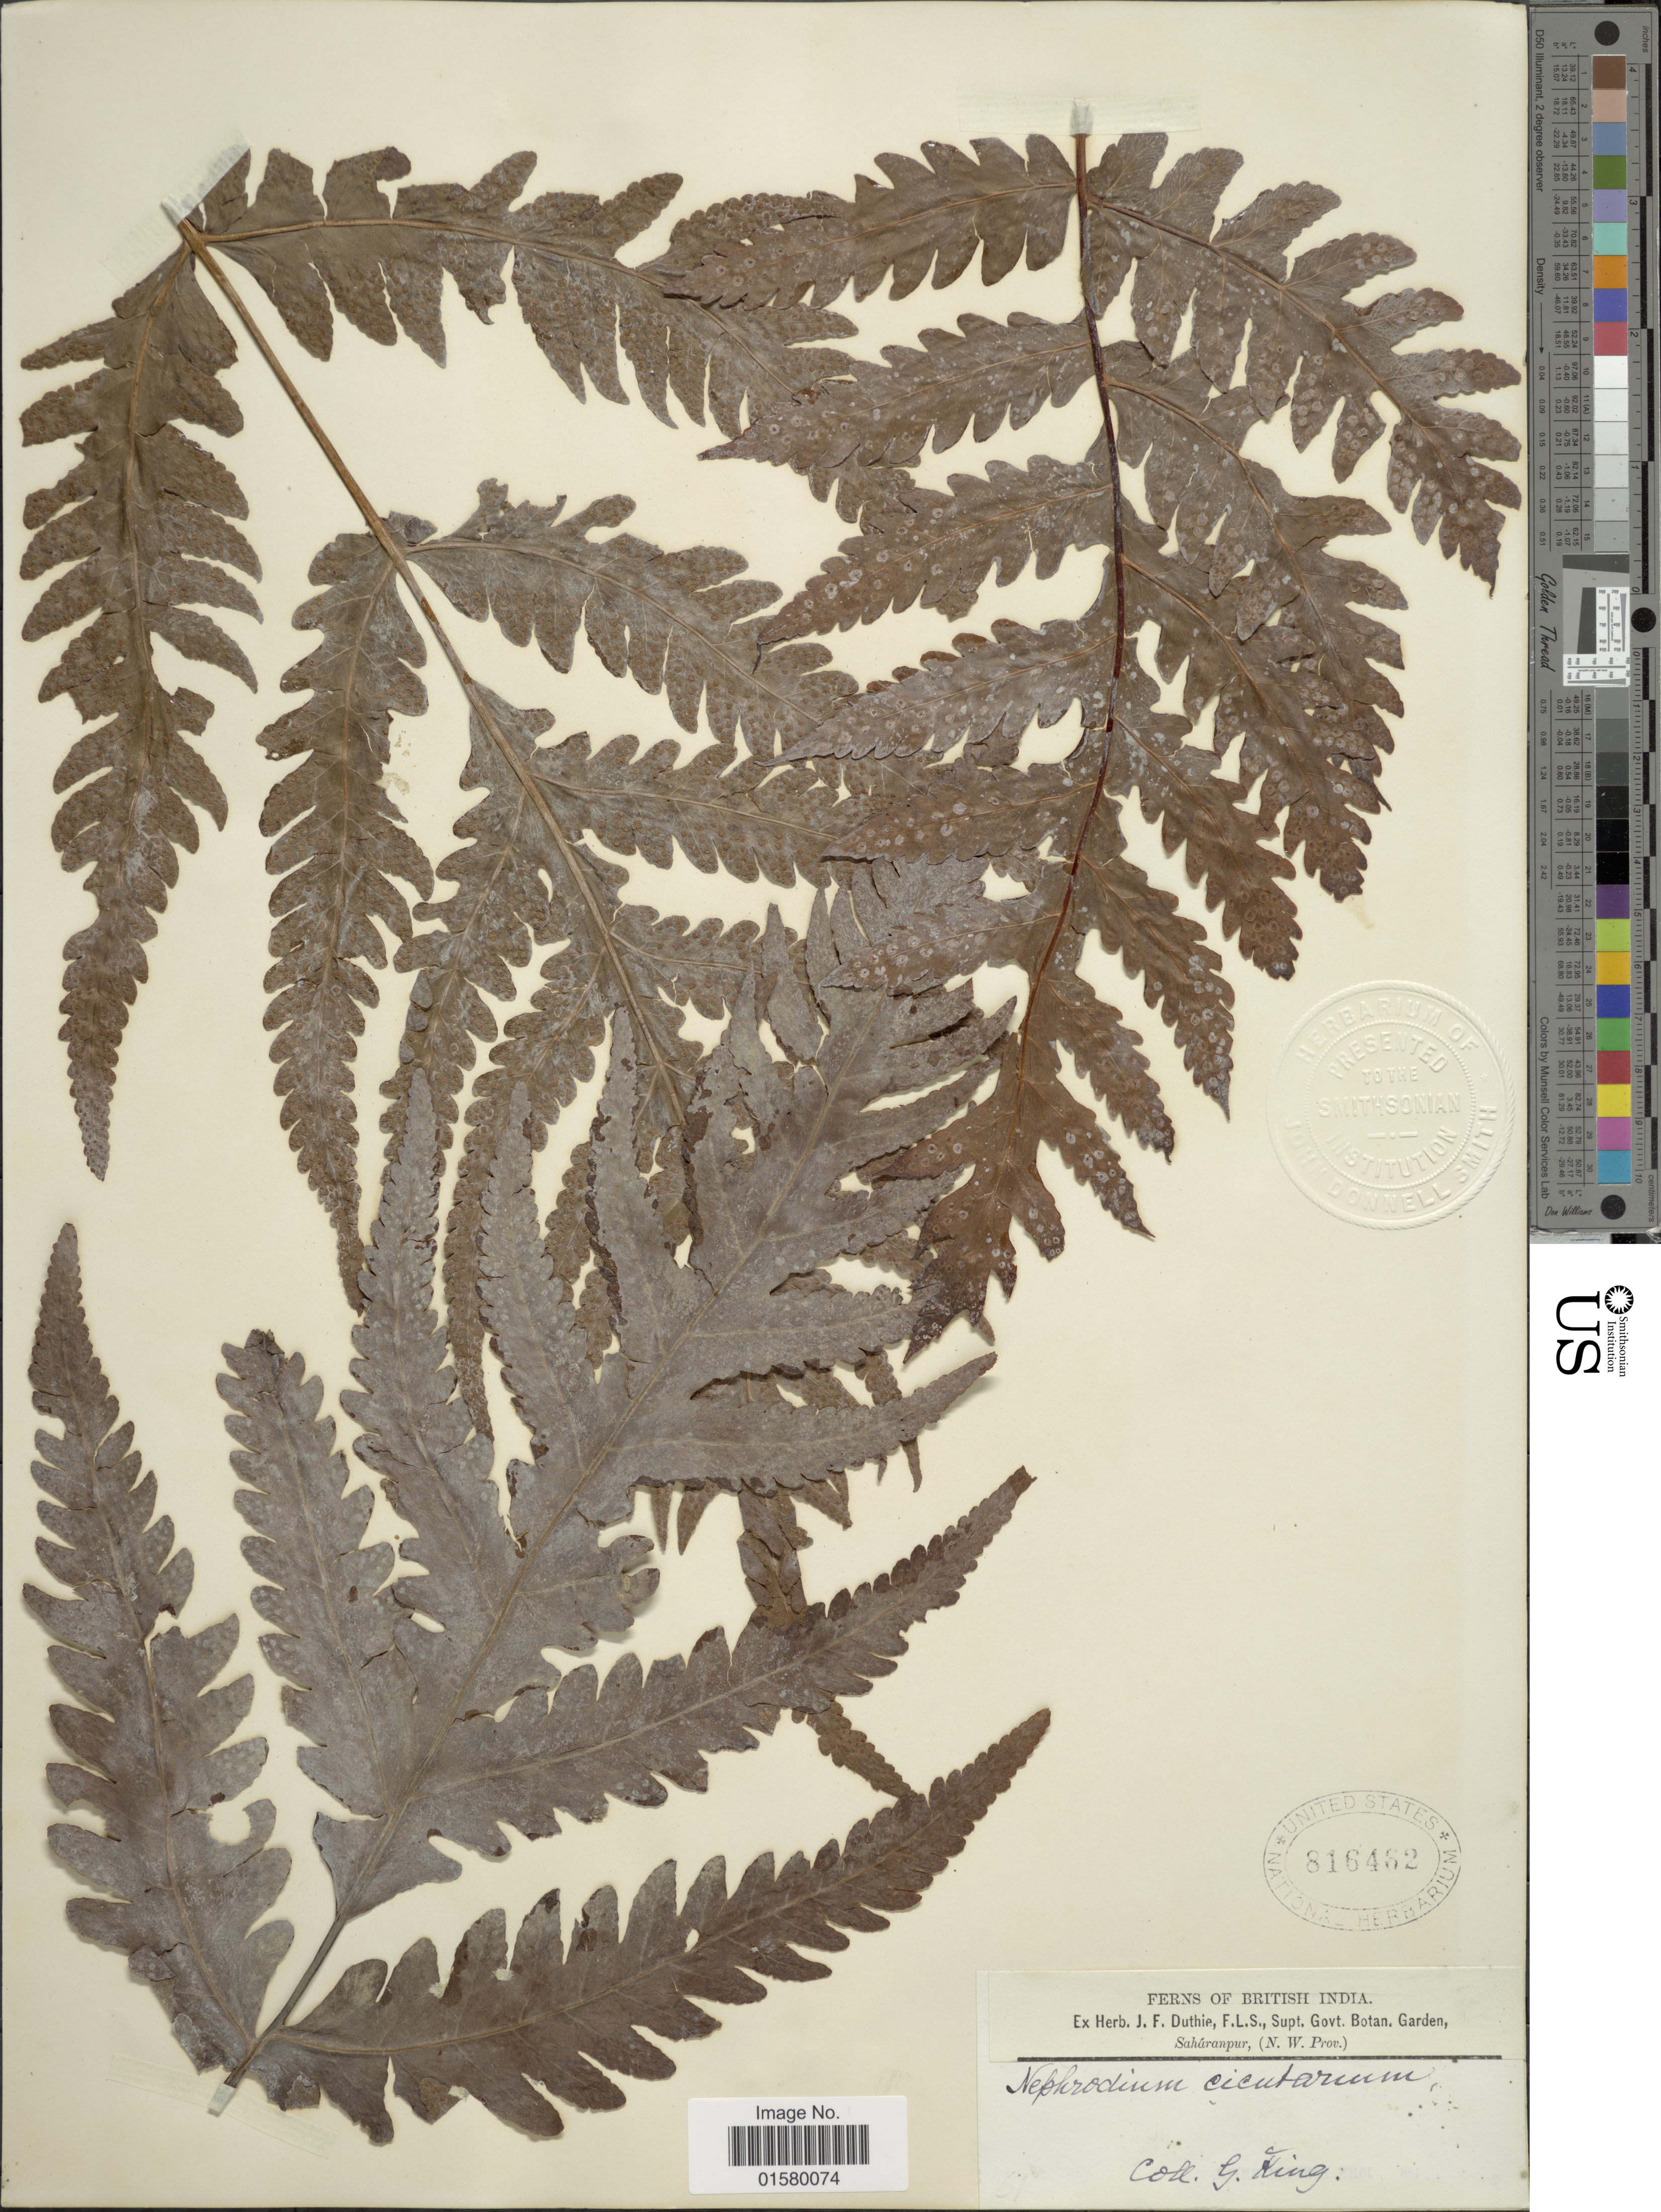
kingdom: Plantae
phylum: Tracheophyta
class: Polypodiopsida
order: Polypodiales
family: Tectariaceae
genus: Tectaria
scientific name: Tectaria coadunata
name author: (J. Sm.) C. Chr.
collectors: G. King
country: India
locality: British India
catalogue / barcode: US 816462